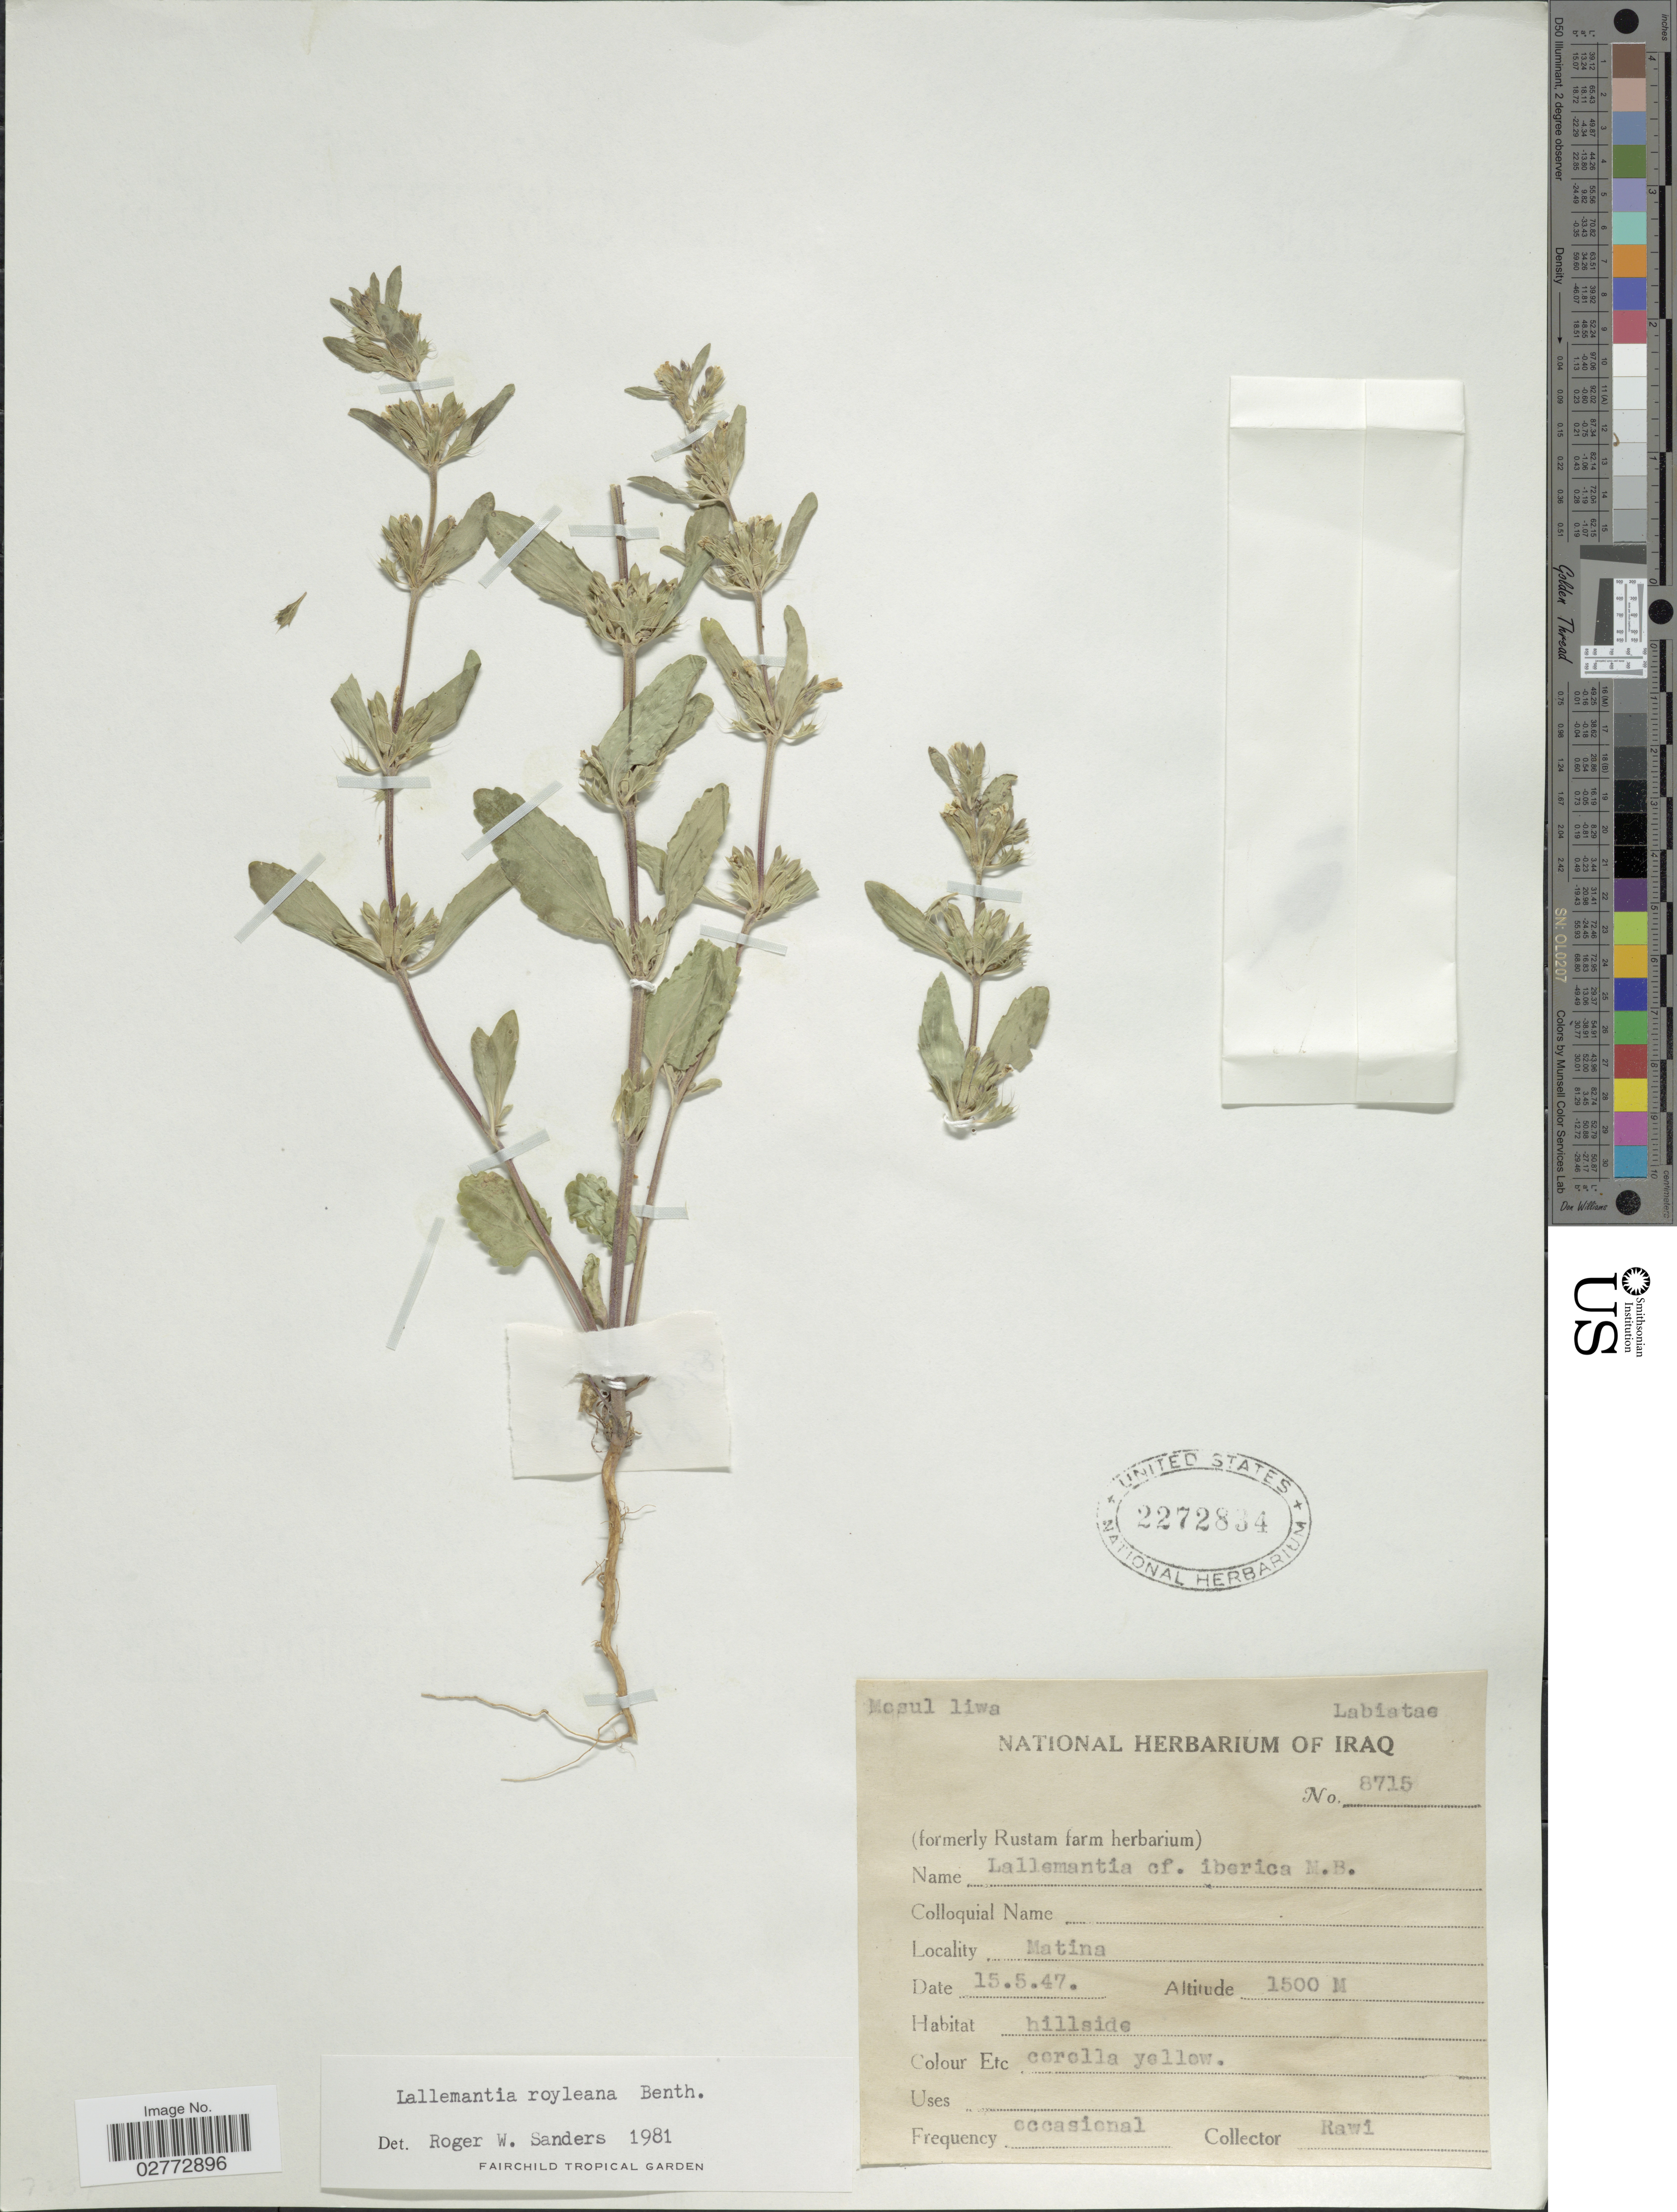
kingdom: Plantae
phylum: Tracheophyta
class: Magnoliopsida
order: Lamiales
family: Lamiaceae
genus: Lallemantia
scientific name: Lallemantia royleana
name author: (Benth.) Benth.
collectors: -. Rawi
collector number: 8715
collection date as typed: Transcribed d/m/y: 15/5/47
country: Iraq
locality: Mosul liwa. Matina.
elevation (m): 1500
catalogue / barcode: US 2272834